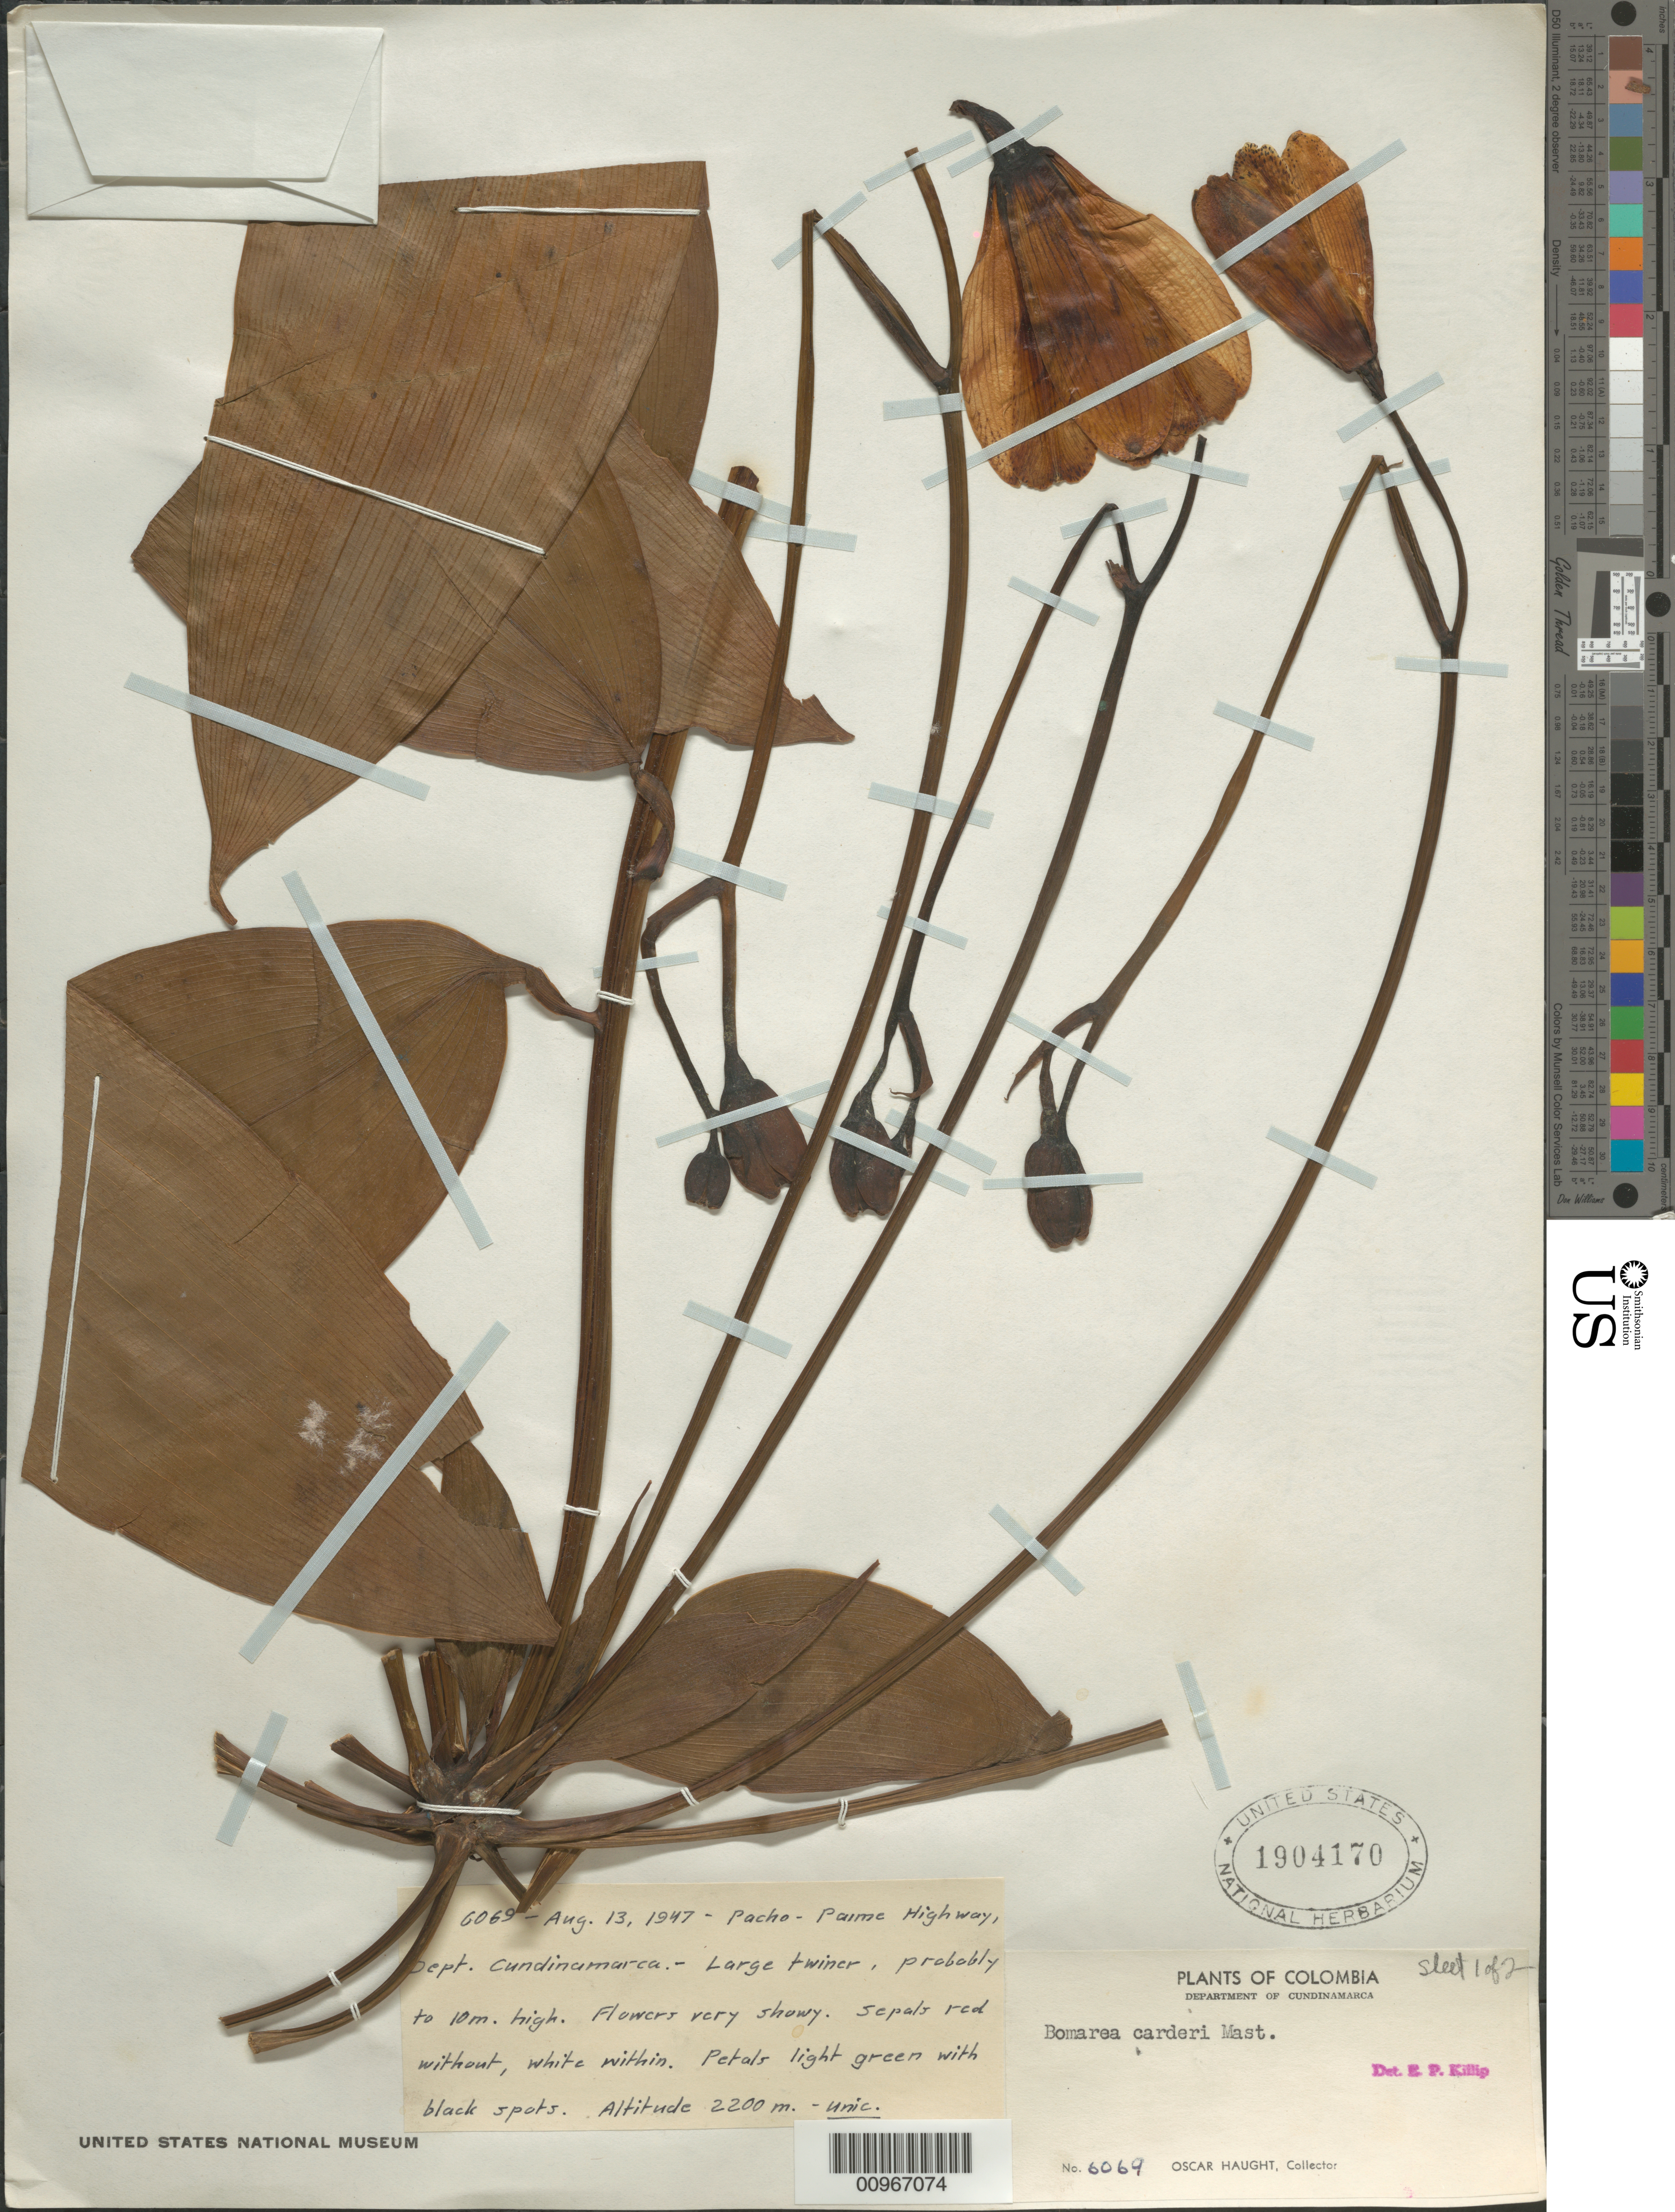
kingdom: Plantae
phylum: Tracheophyta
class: Liliopsida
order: Liliales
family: Alstroemeriaceae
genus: Bomarea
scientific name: Bomarea carderi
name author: Mast.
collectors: O. L. Haught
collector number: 6069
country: Colombia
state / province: Cundinamarca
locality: Pacho Paime Highway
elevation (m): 2200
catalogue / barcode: US 1904170